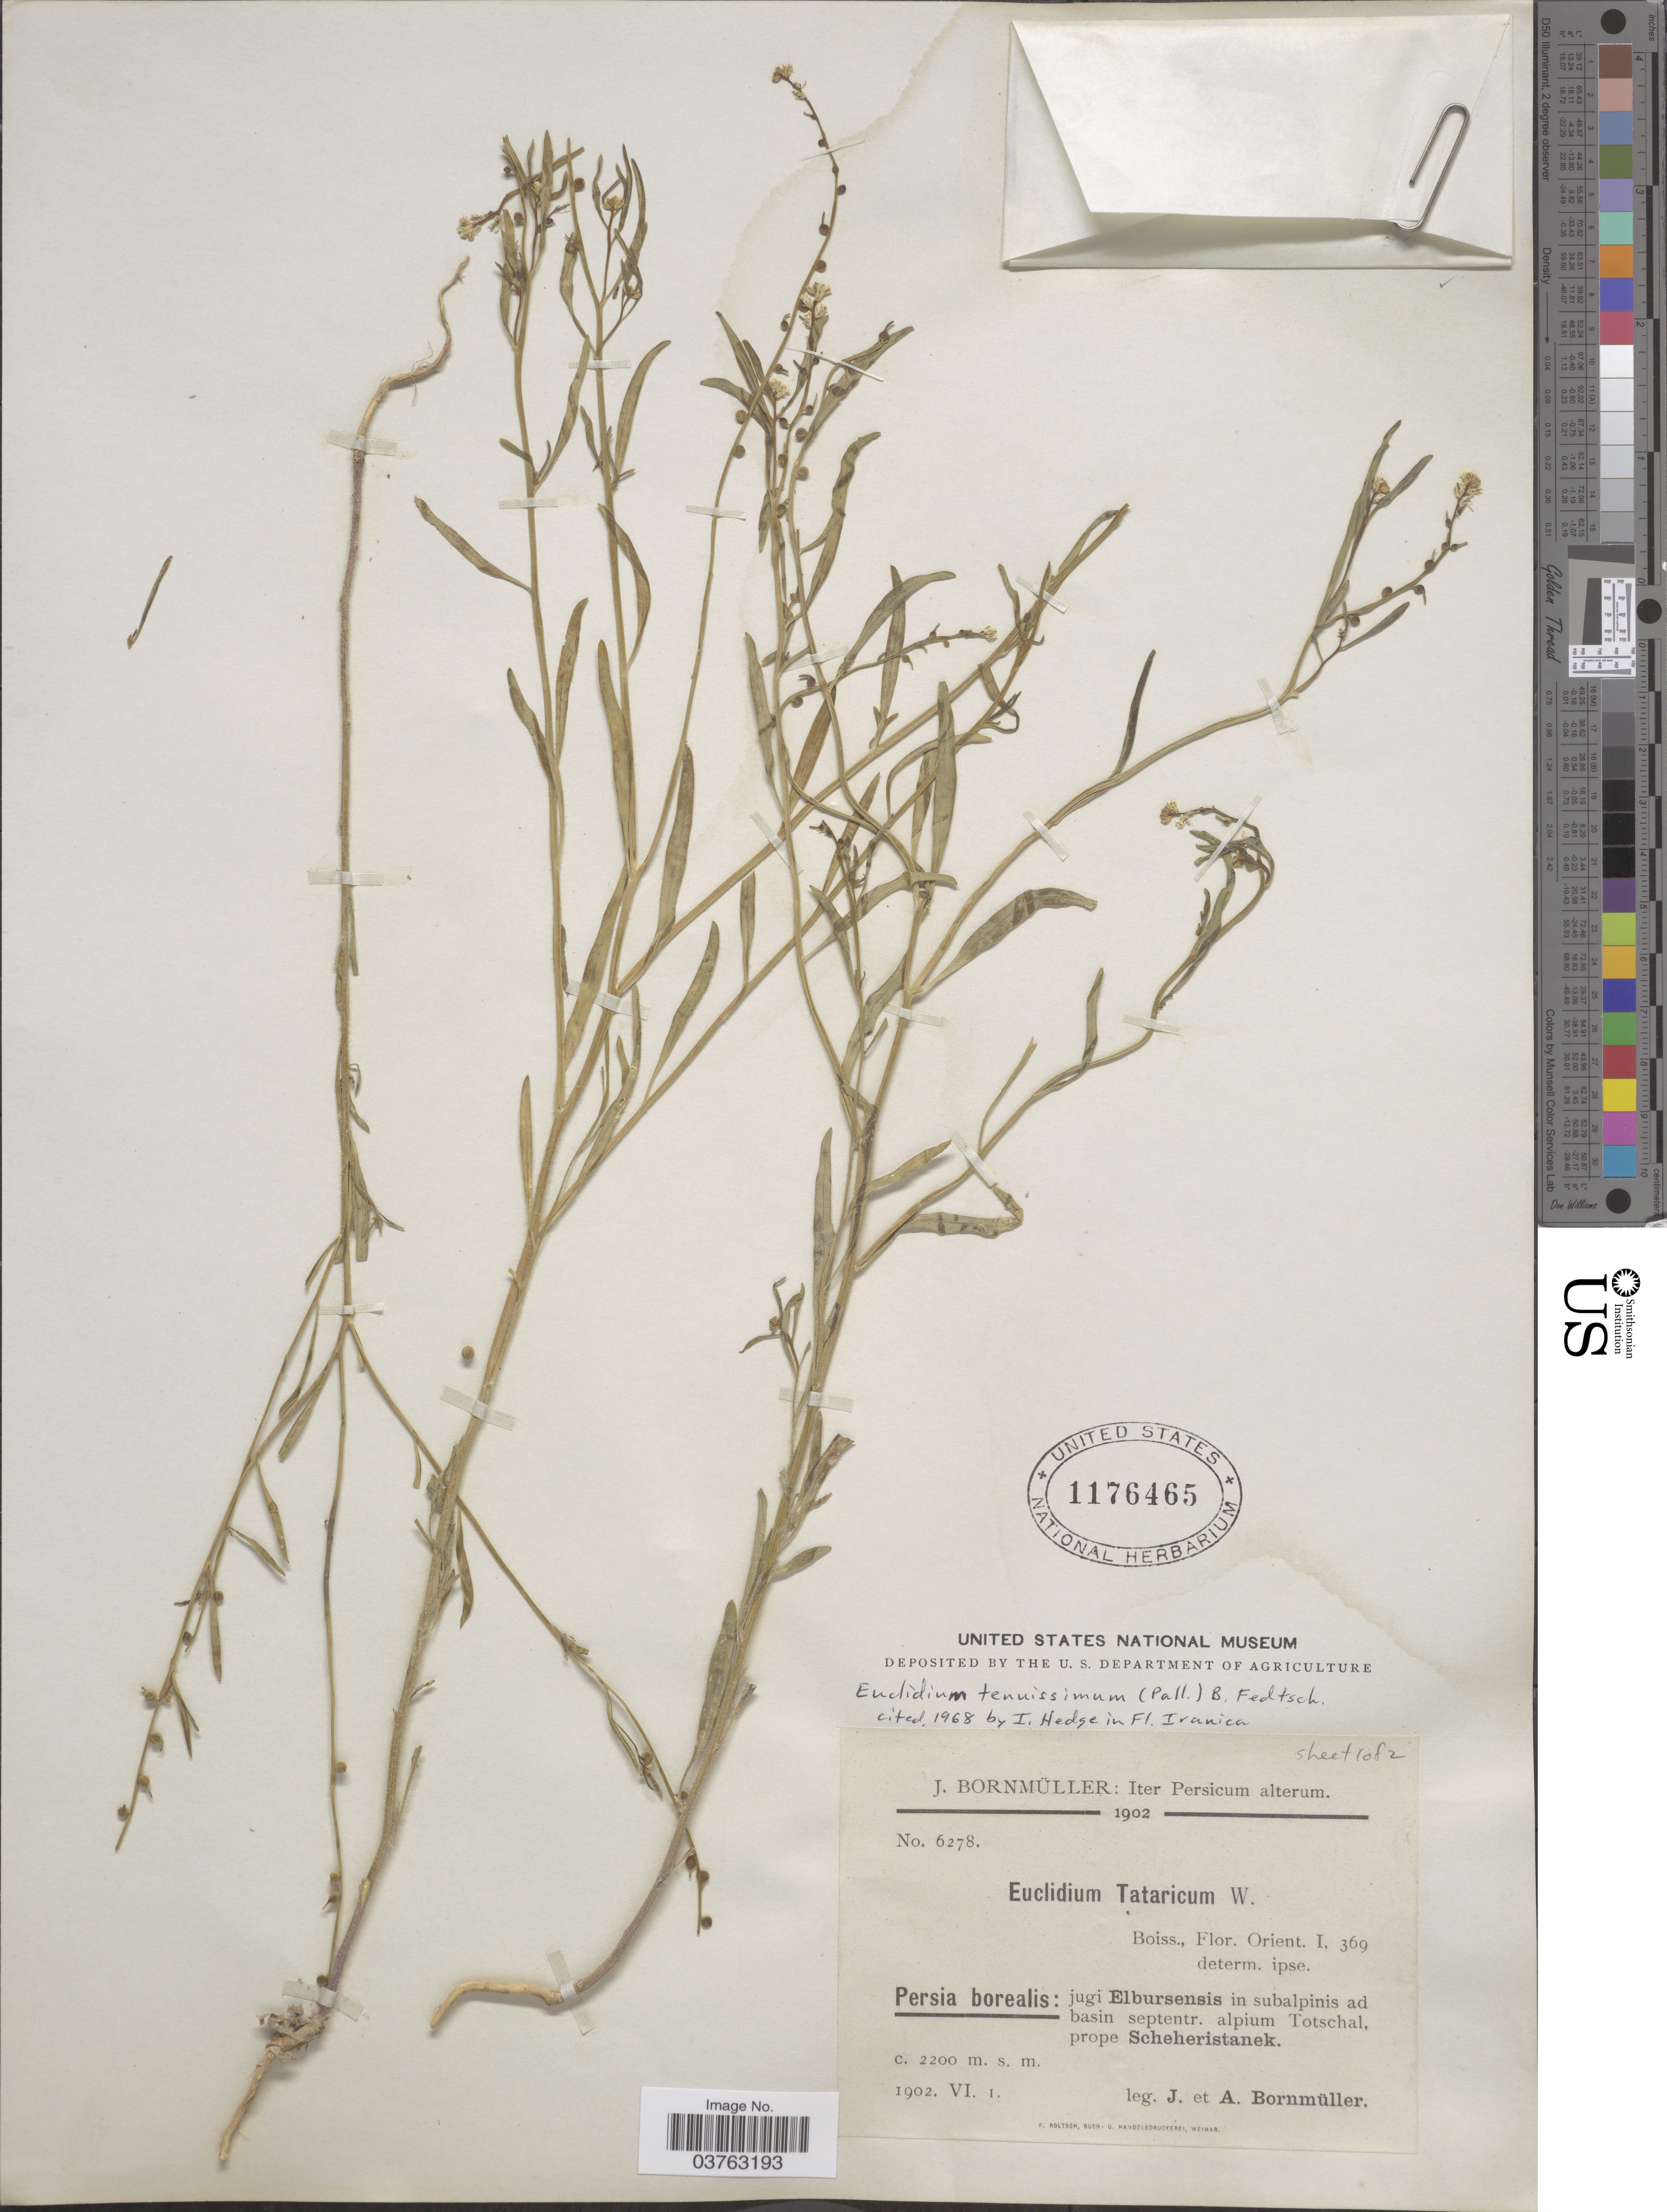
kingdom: Plantae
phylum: Tracheophyta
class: Magnoliopsida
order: Brassicales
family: Brassicaceae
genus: Euclidium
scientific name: Euclidium tenuissimum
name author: (Pall.) B. Fedtsch.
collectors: J. Bornmüller & A. Bornmüller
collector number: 6278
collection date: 1902-06-01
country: Iran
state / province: Alborz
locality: Iter Persicum alterum. Persia borealis: jugi Elbursensis in subalpinis ad basin septentr. alpium Totschal, prope Scheheristanek.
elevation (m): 2200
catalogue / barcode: US 1176465